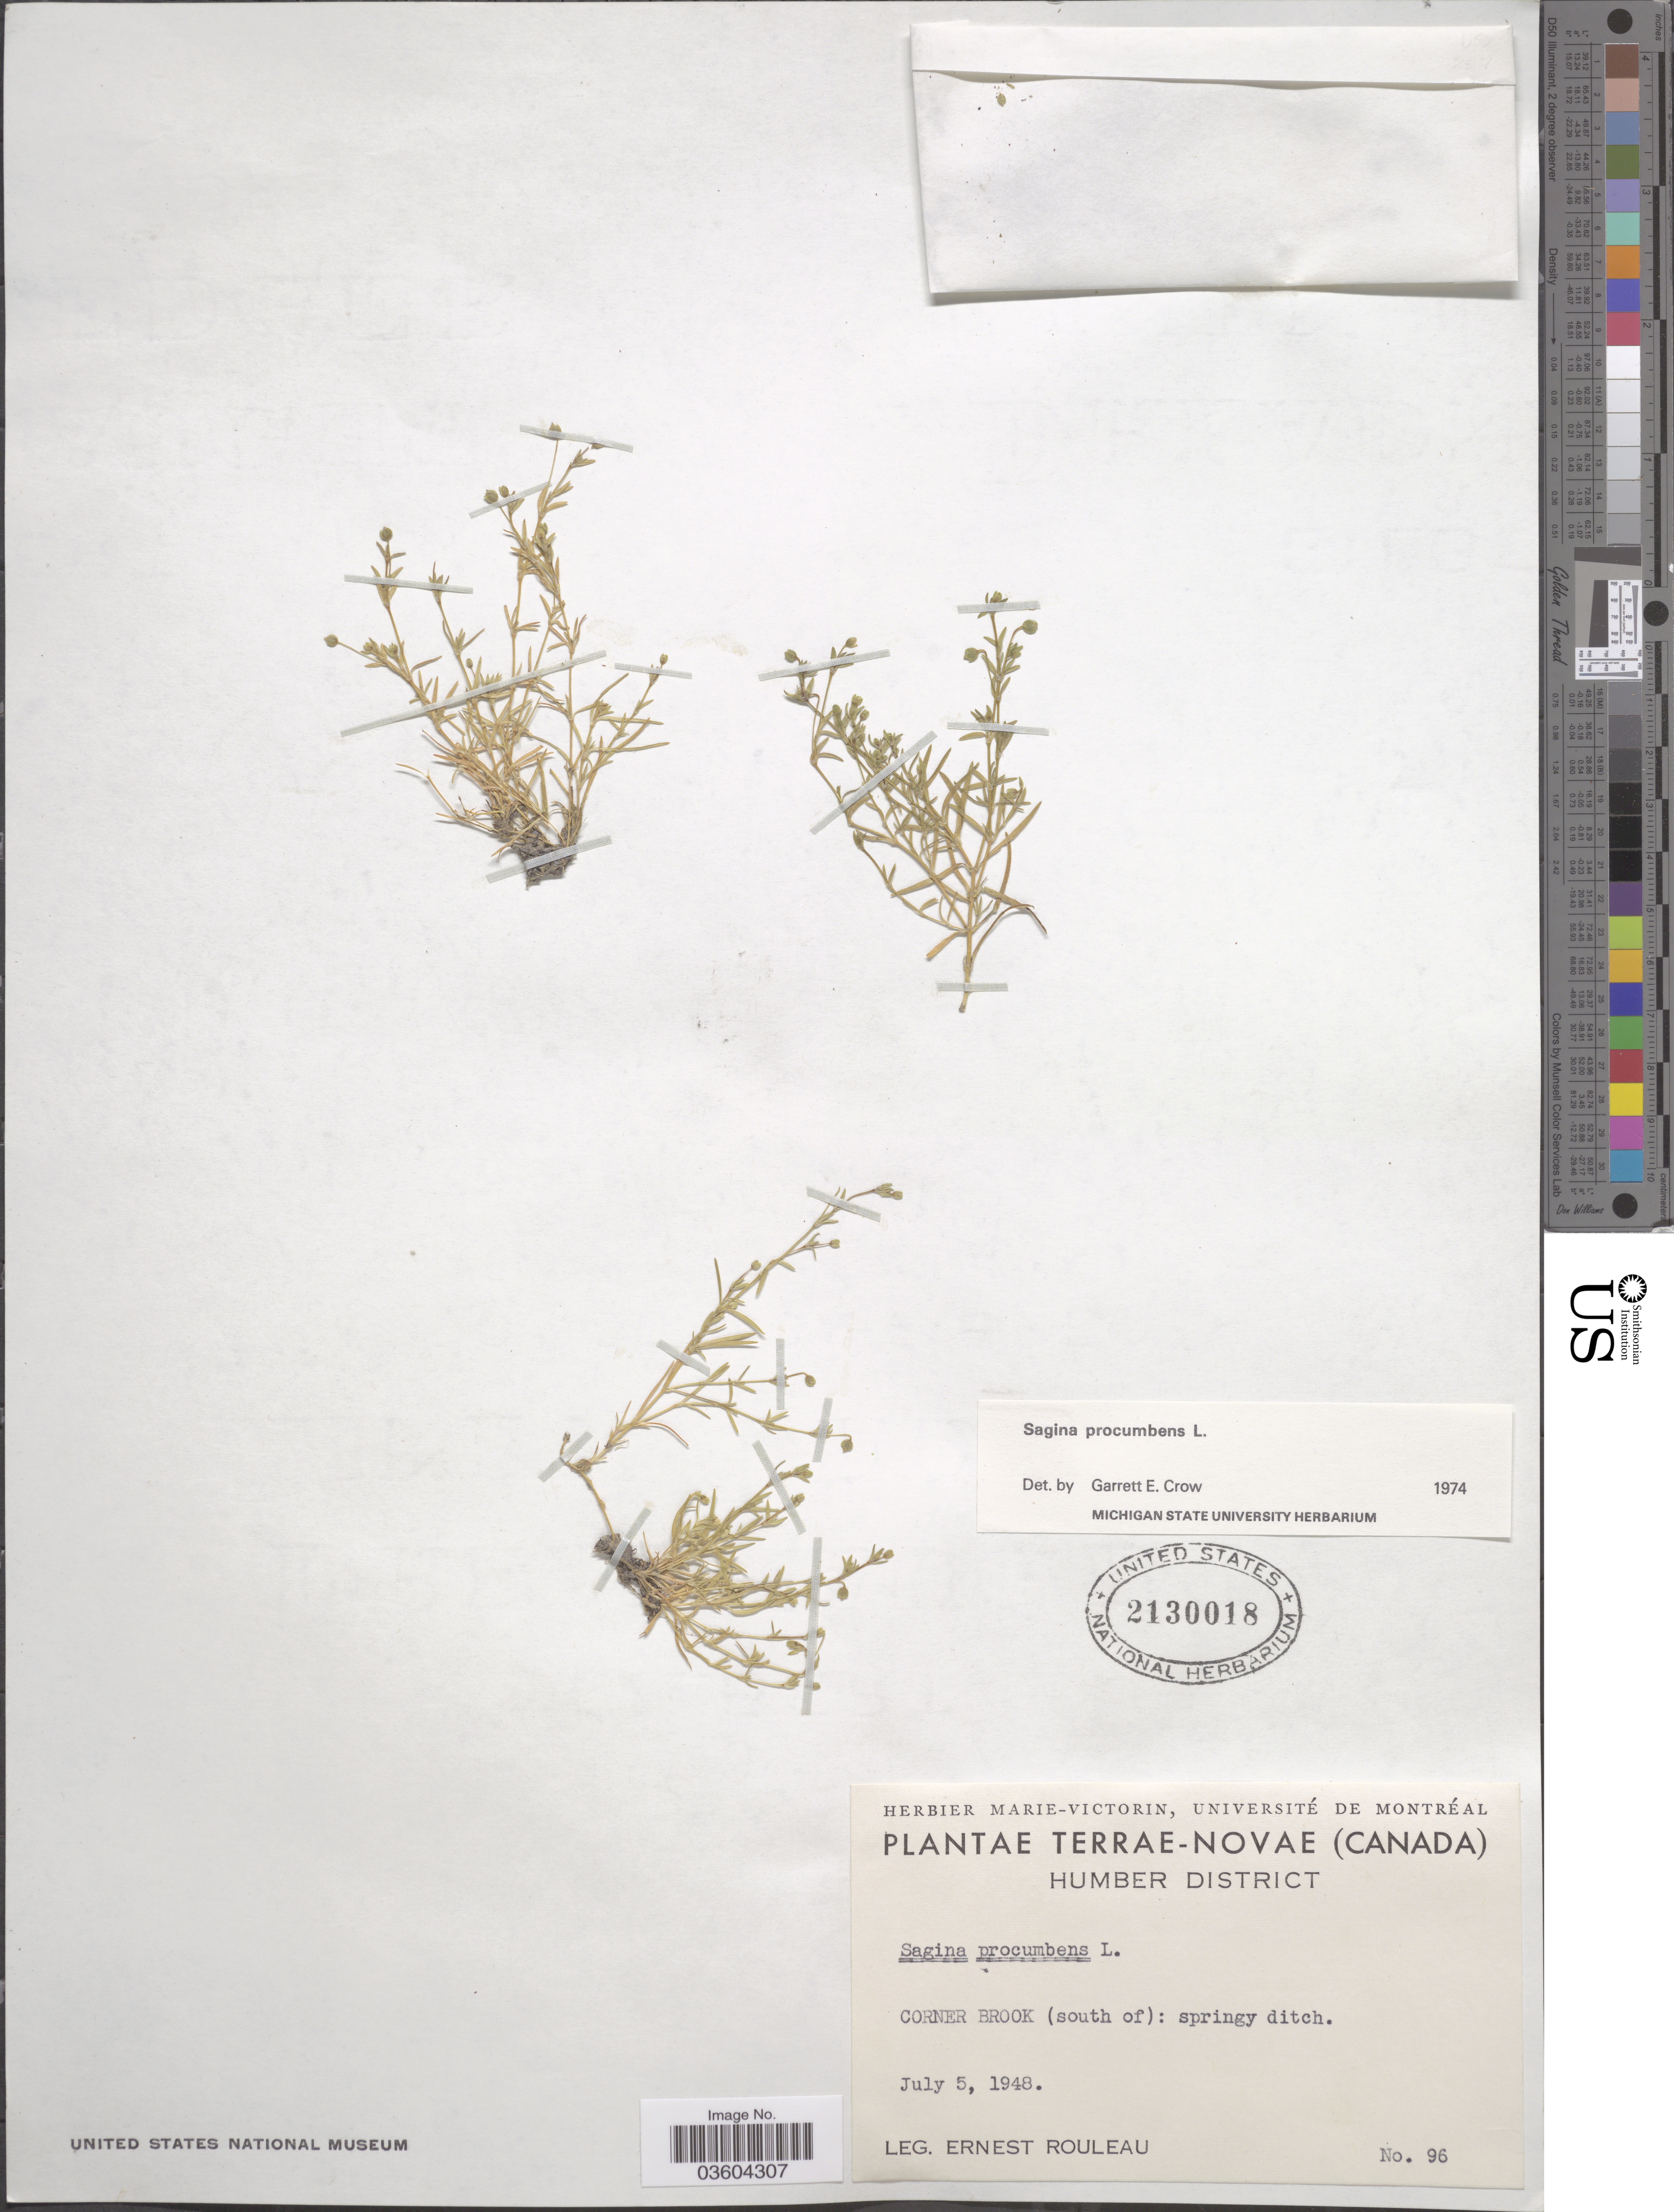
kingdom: Plantae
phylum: Tracheophyta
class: Magnoliopsida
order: Caryophyllales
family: Caryophyllaceae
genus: Sagina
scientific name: Sagina procumbens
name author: L.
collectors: J. Rouleau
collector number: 96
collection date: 1948-07-05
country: Canada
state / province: Newfoundland and Labrador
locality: Terrae-Novae. Humber District. Corner Brook (south of): springy ditch.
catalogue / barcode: US 2130018